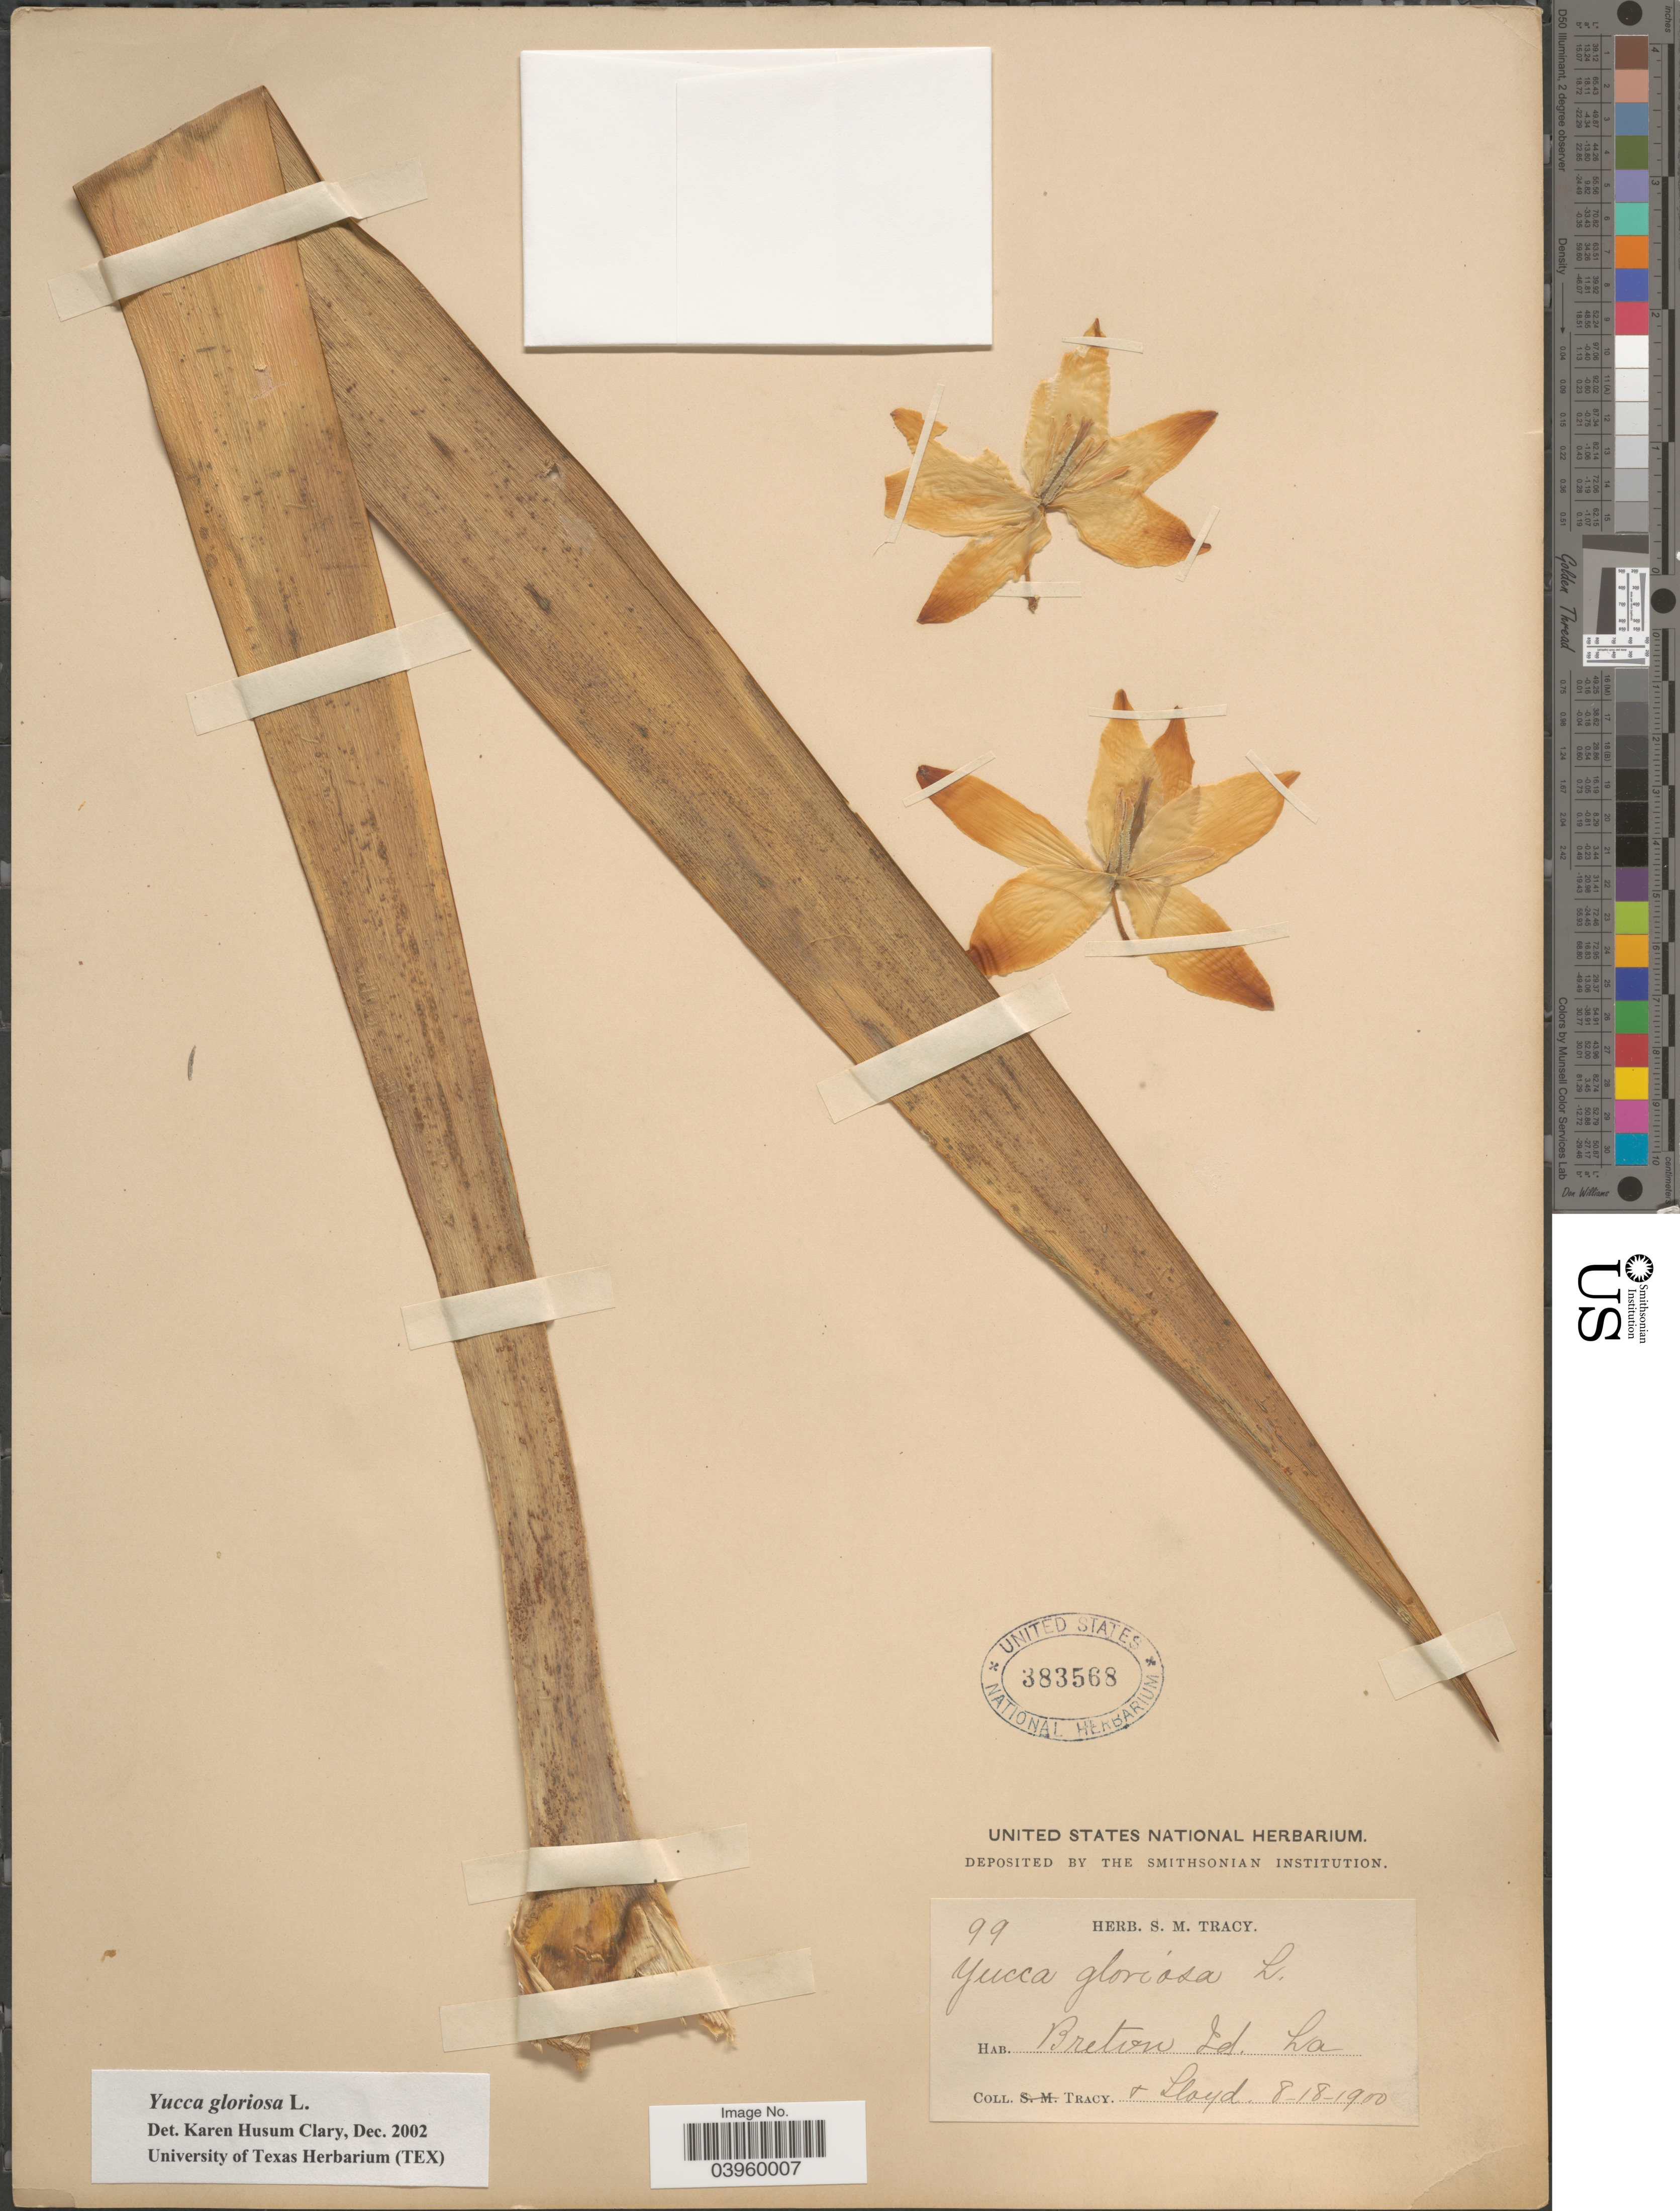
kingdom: Plantae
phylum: Tracheophyta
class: Liliopsida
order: Asparagales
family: Asparagaceae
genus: Yucca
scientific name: Yucca gloriosa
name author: L.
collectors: -. Tracy & -- Lloyd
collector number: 99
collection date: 1900-08-18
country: United States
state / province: Louisiana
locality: Breton Id.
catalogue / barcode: US 383568